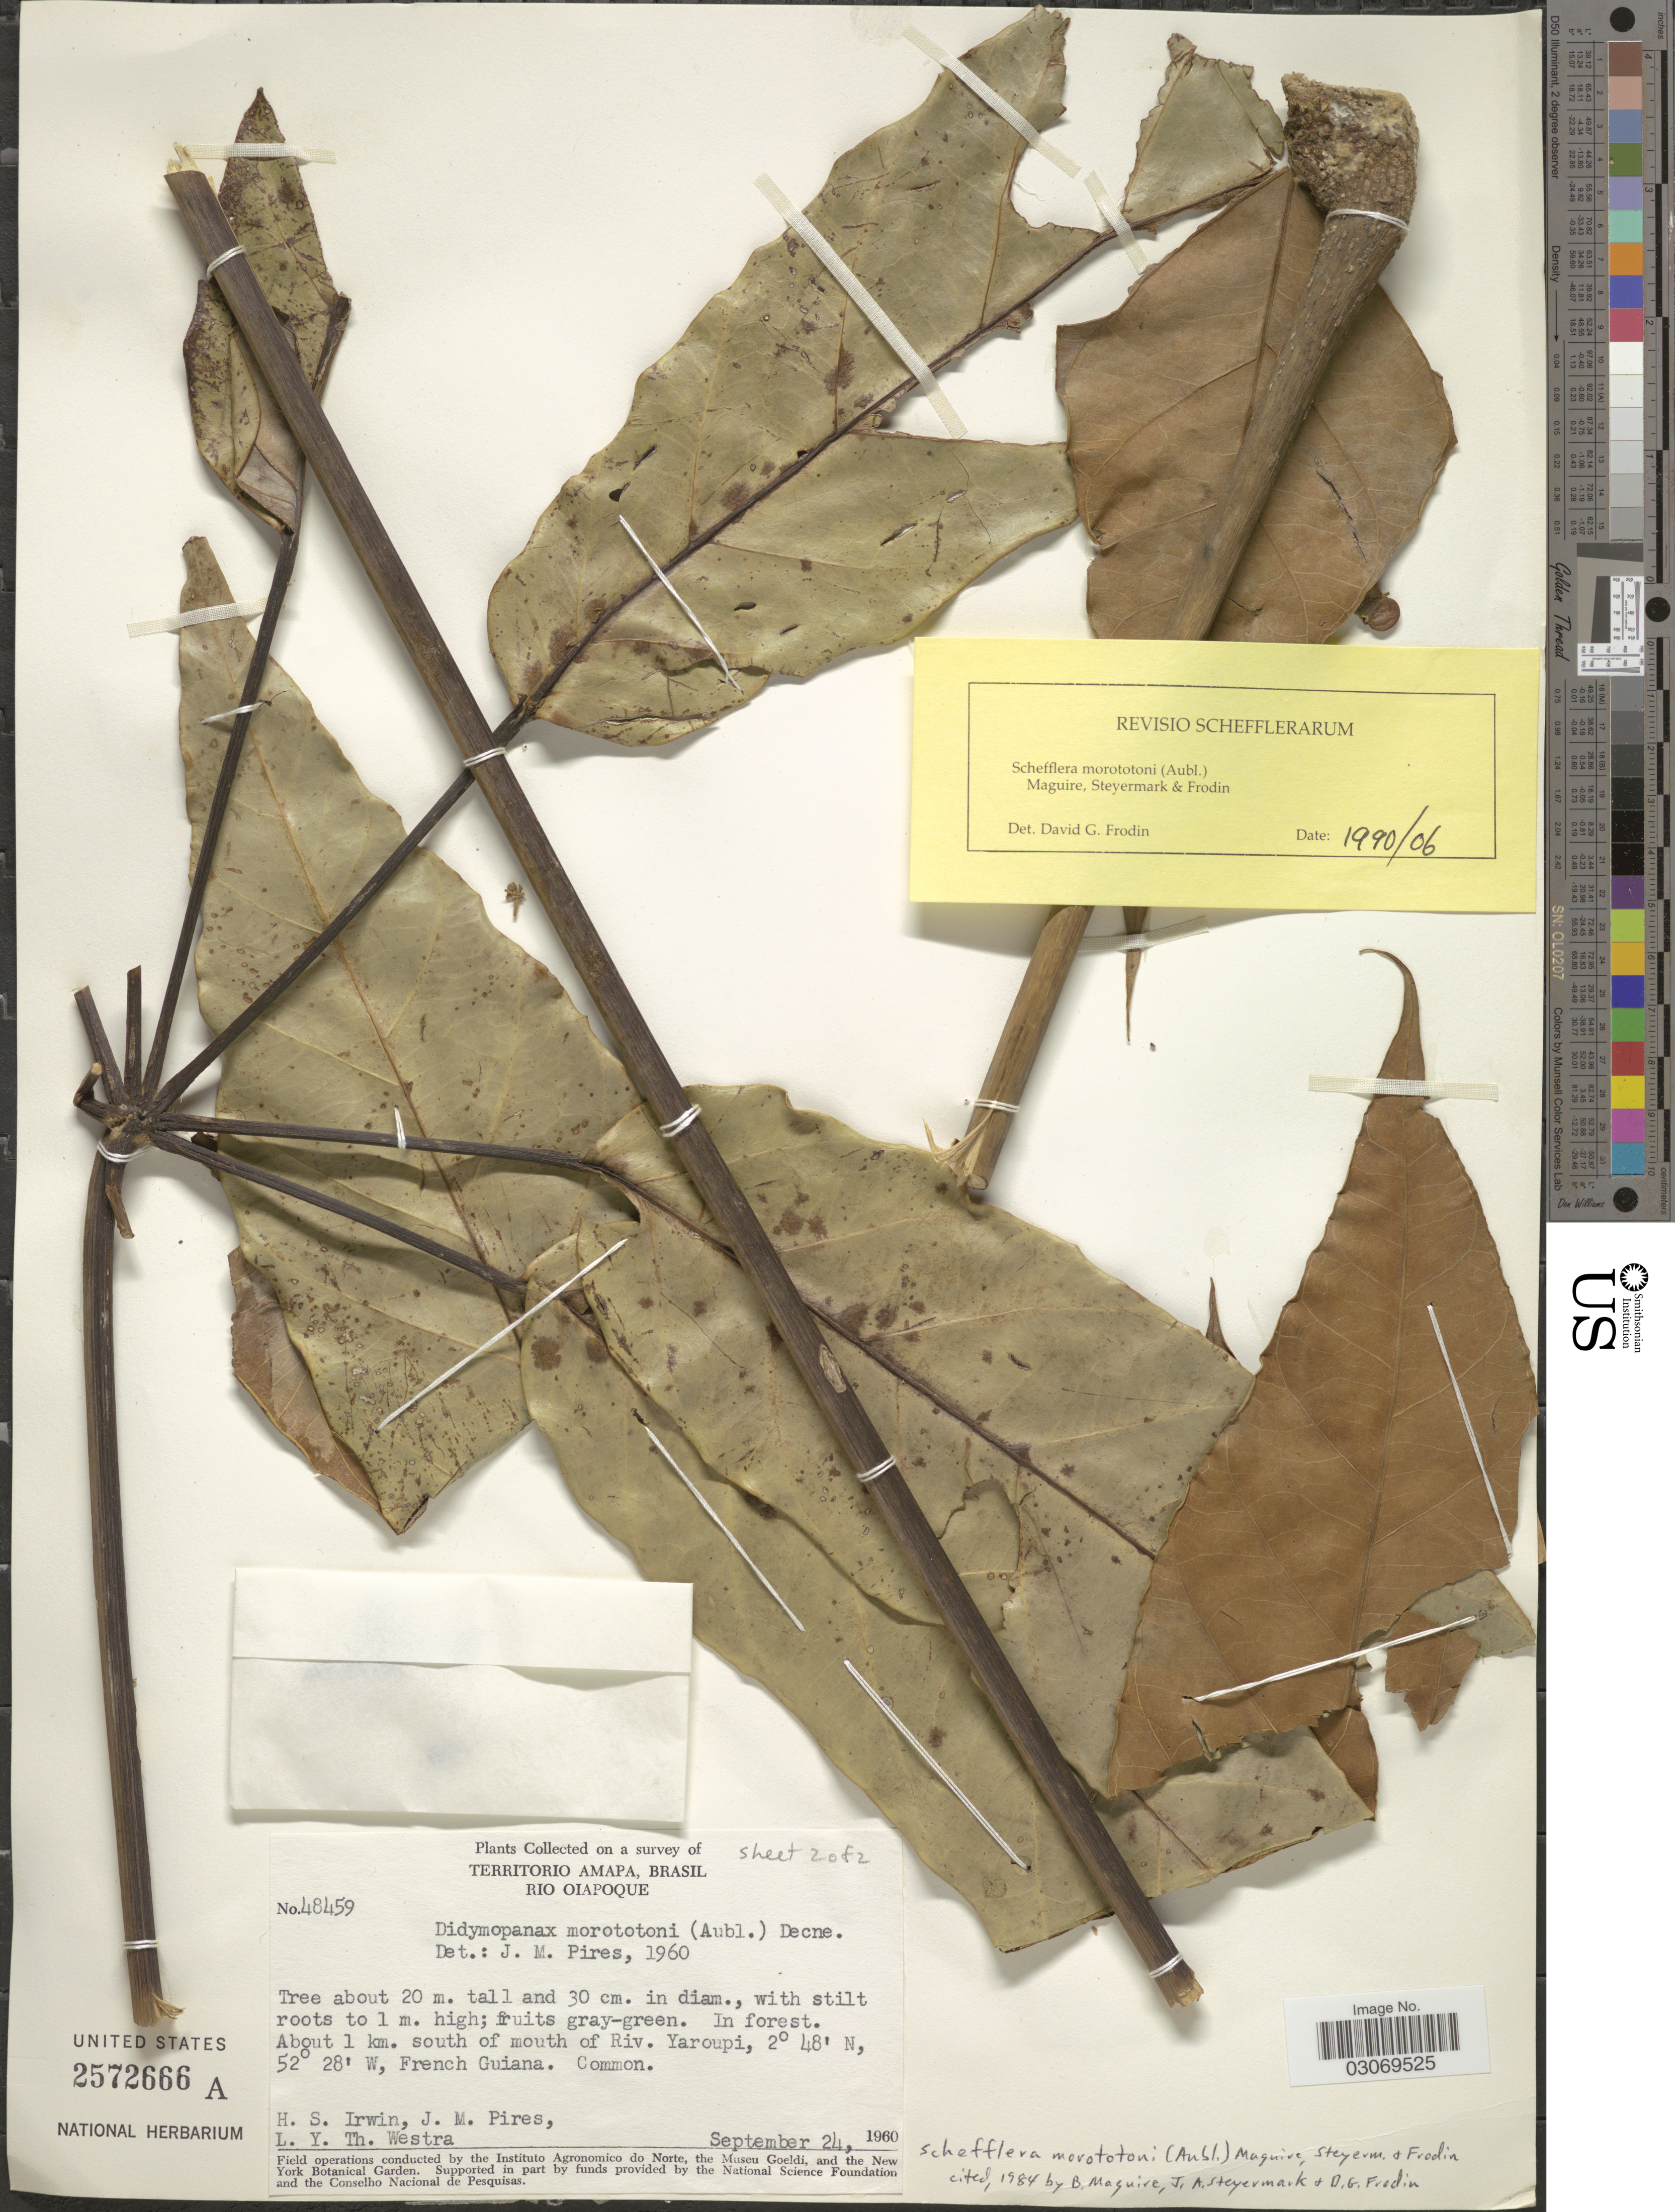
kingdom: Plantae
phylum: Tracheophyta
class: Magnoliopsida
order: Apiales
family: Araliaceae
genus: Schefflera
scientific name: Schefflera morototoni (Aubl.) Maguire, Steyerm. & Frodin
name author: (Aubl.) Maguire et al.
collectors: H. Irwin, J. M. Pires & L. Y. T. Westra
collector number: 48459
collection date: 1960-09-24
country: French Guiana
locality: About 1 km. south of mouth of Riv. Yaroupi. French Guiana.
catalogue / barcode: US 2572666A